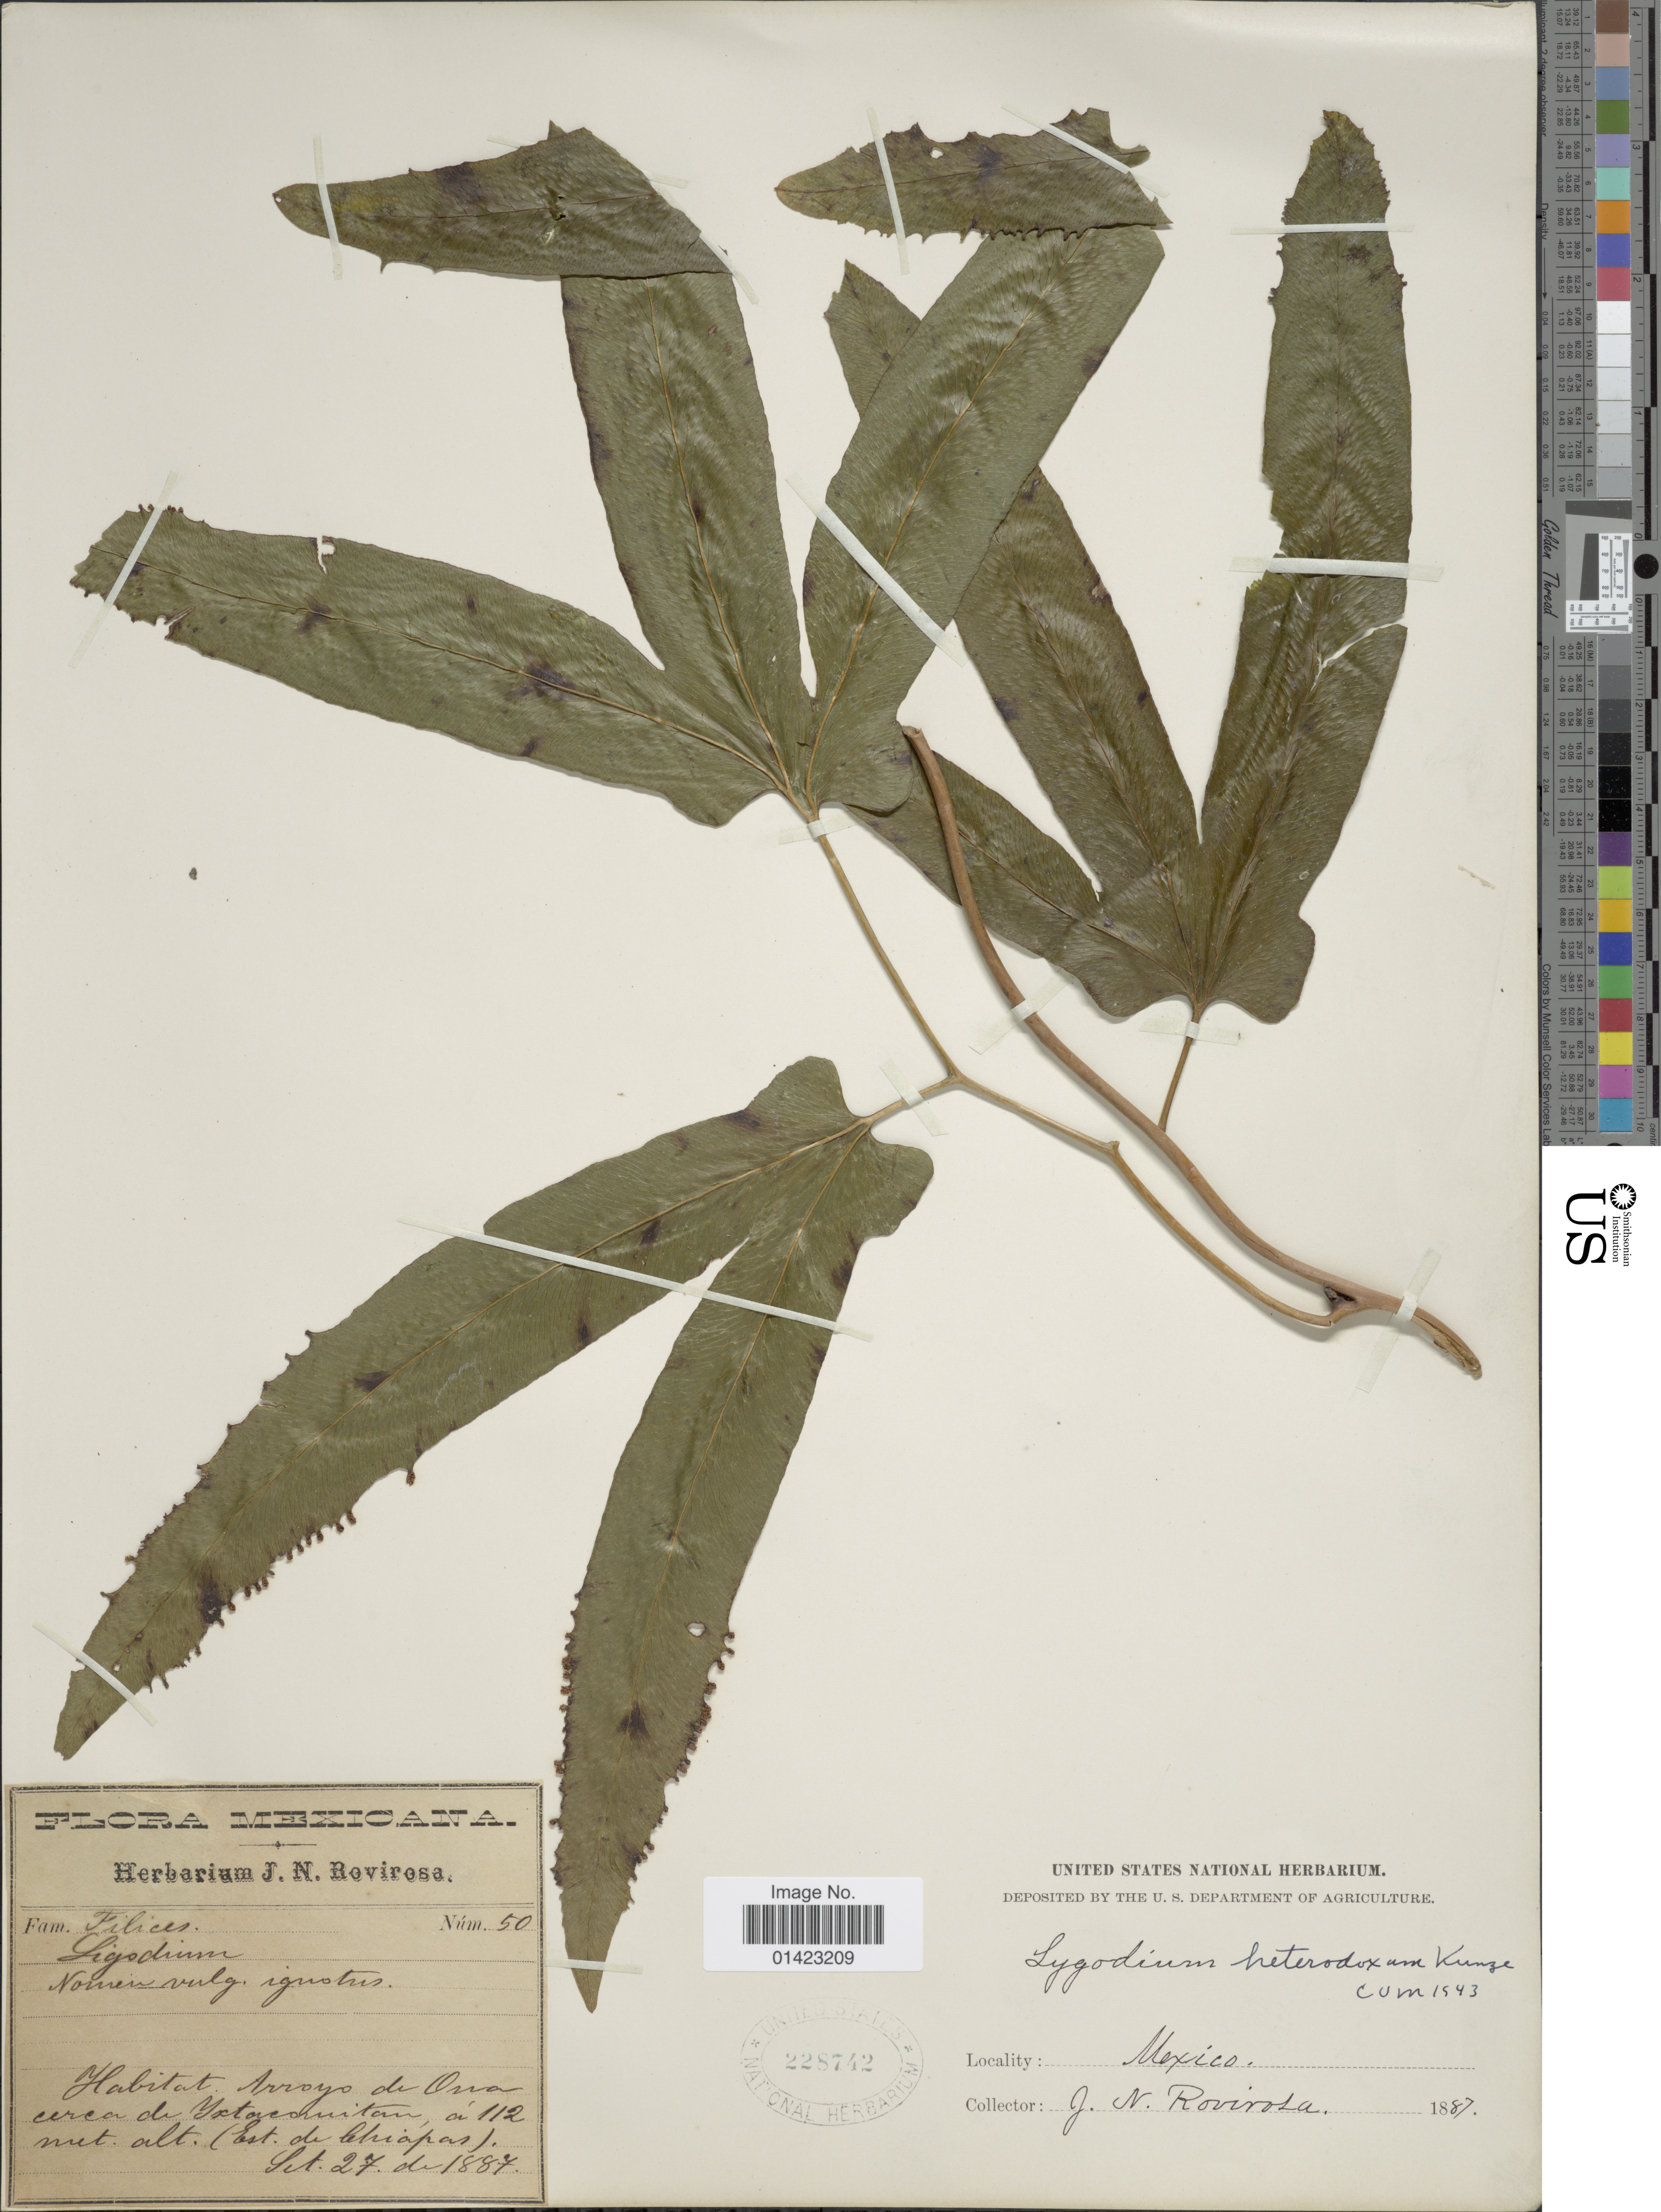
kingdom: Plantae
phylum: Tracheophyta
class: Polypodiopsida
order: Schizaeales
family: Lygodiaceae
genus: Lygodium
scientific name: Lygodium heterodoxum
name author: Kunze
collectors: J. N. Rovirosa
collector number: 50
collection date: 1887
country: Mexico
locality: Arroyo de Orra cerca de Ixtacomitán.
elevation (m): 112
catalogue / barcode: US 228742